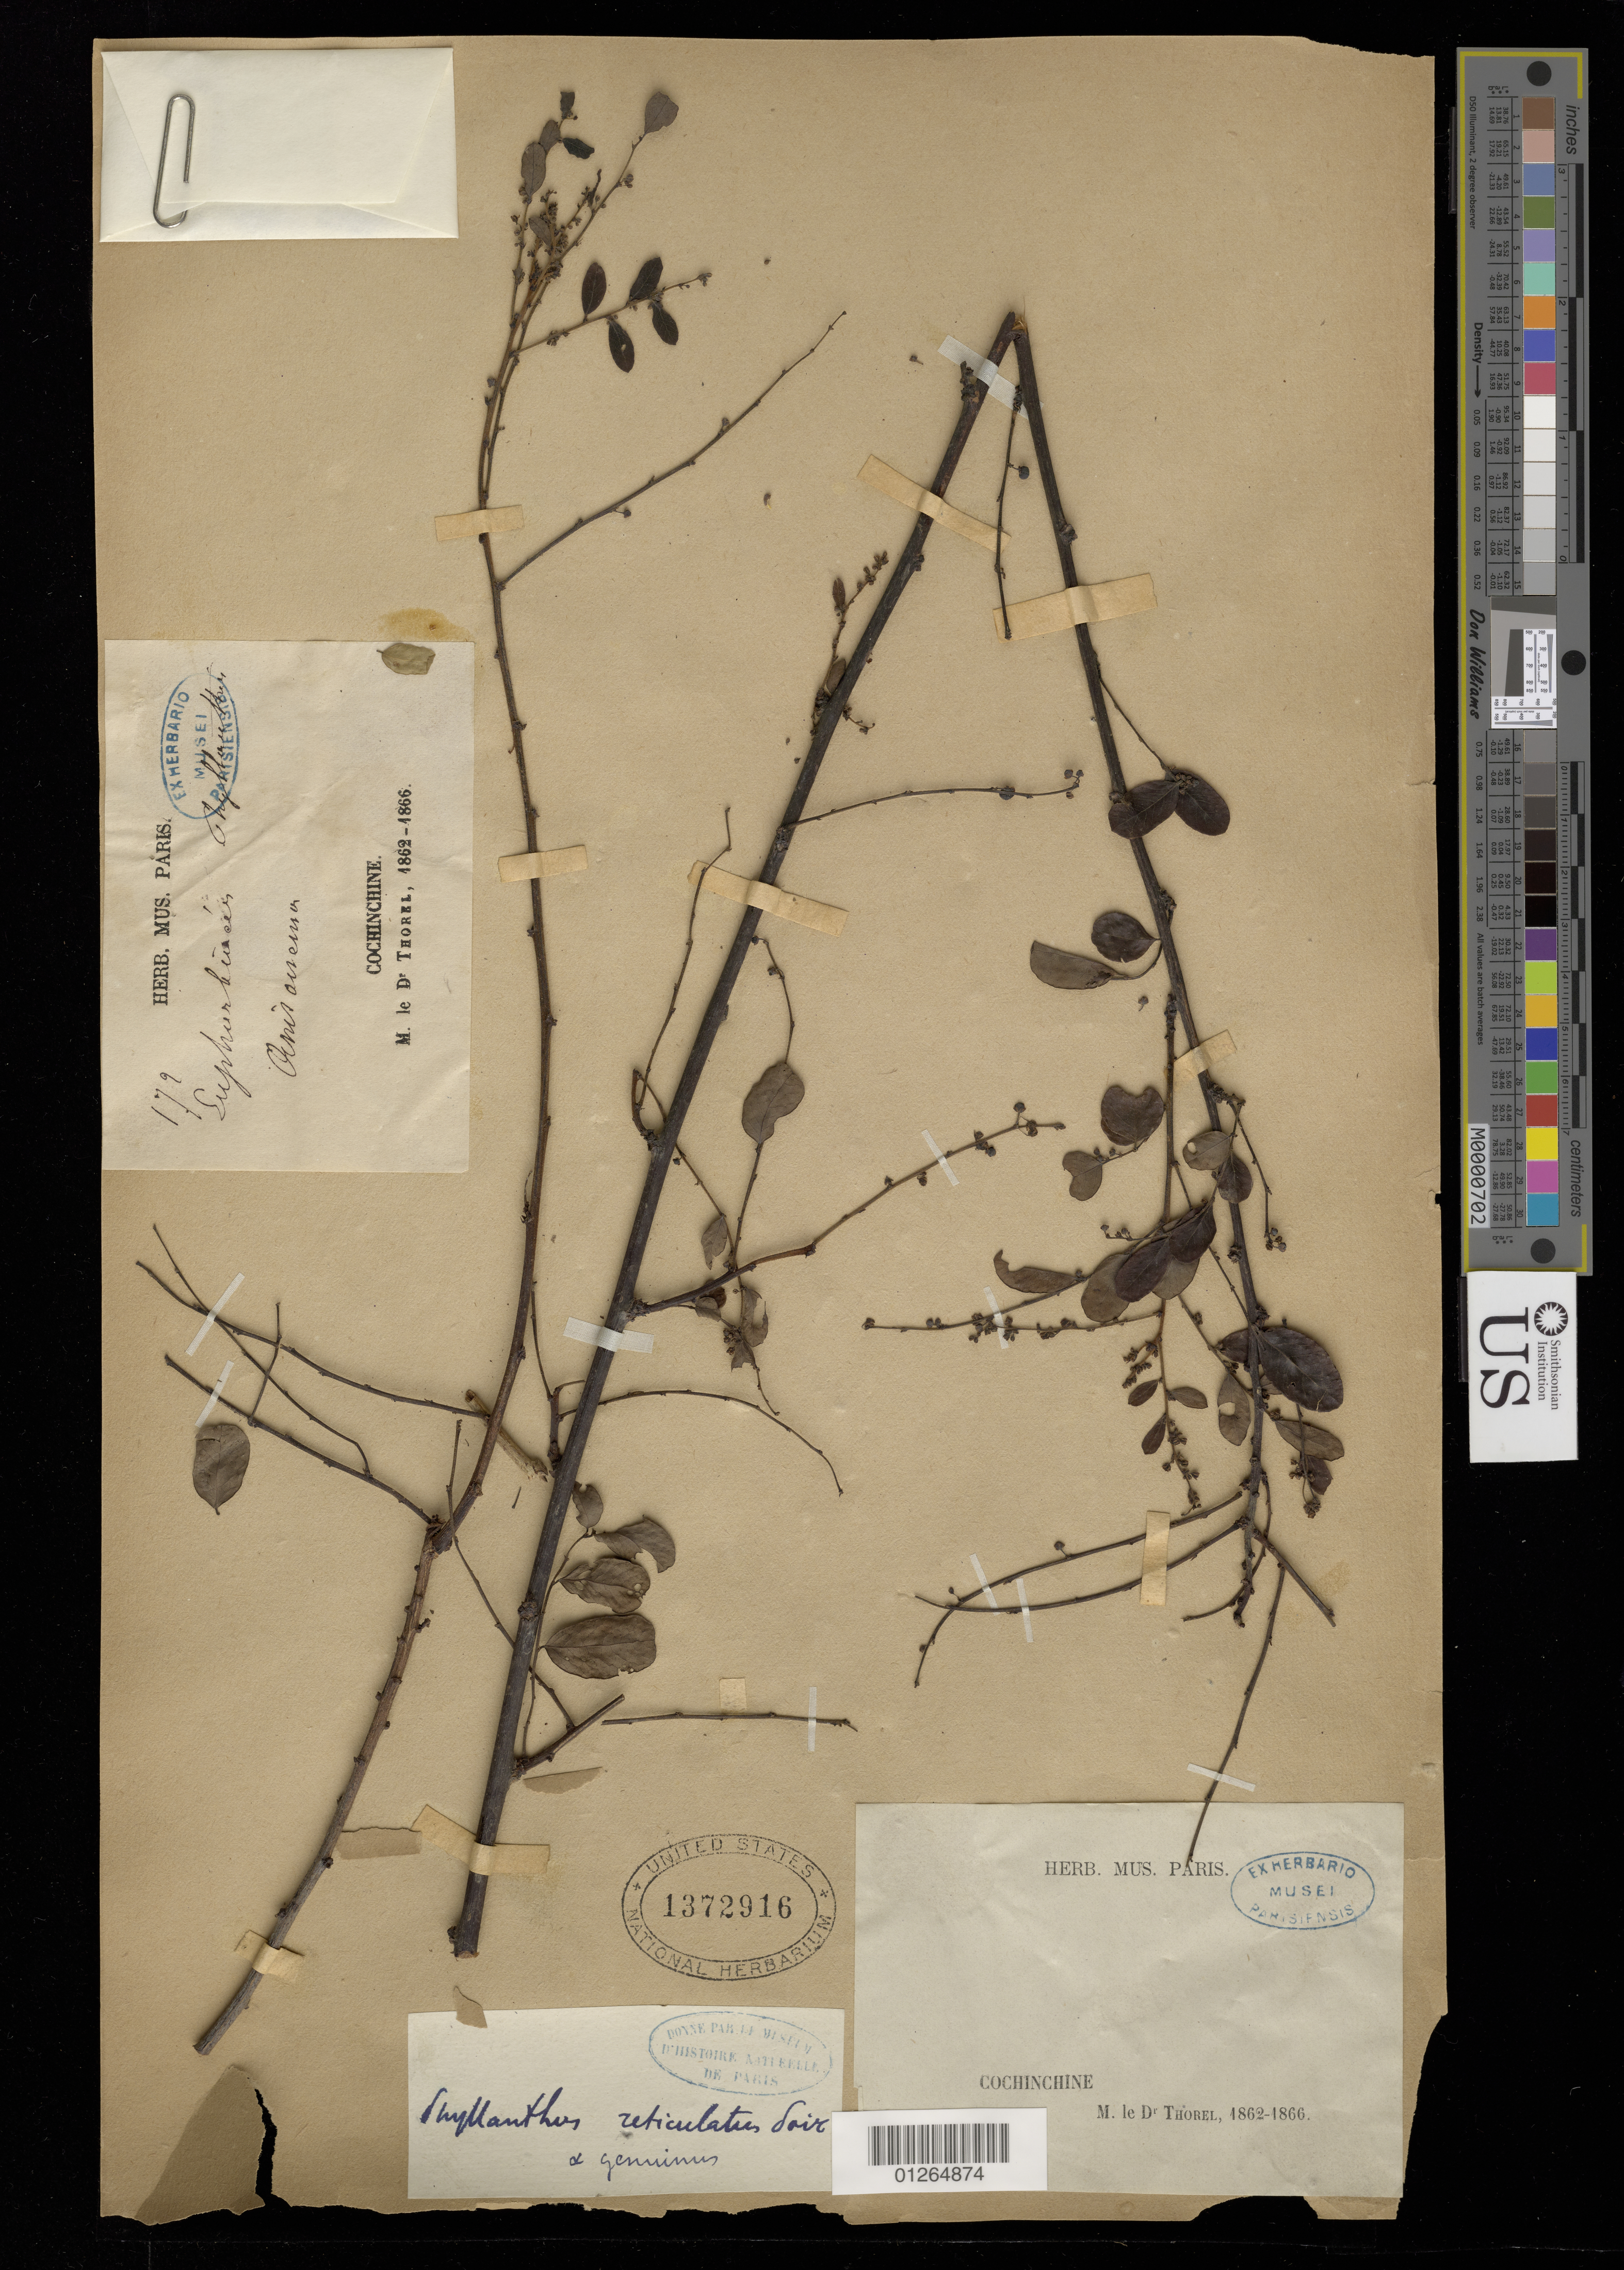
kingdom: Plantae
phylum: Tracheophyta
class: Magnoliopsida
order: Malpighiales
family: Phyllanthaceae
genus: Phyllanthus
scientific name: Phyllanthus reticulatus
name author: Poir.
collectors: C. Thorel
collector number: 179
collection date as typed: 1862-1866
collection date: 1862/1866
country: Vietnam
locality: Cochinchine.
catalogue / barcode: US 1372916